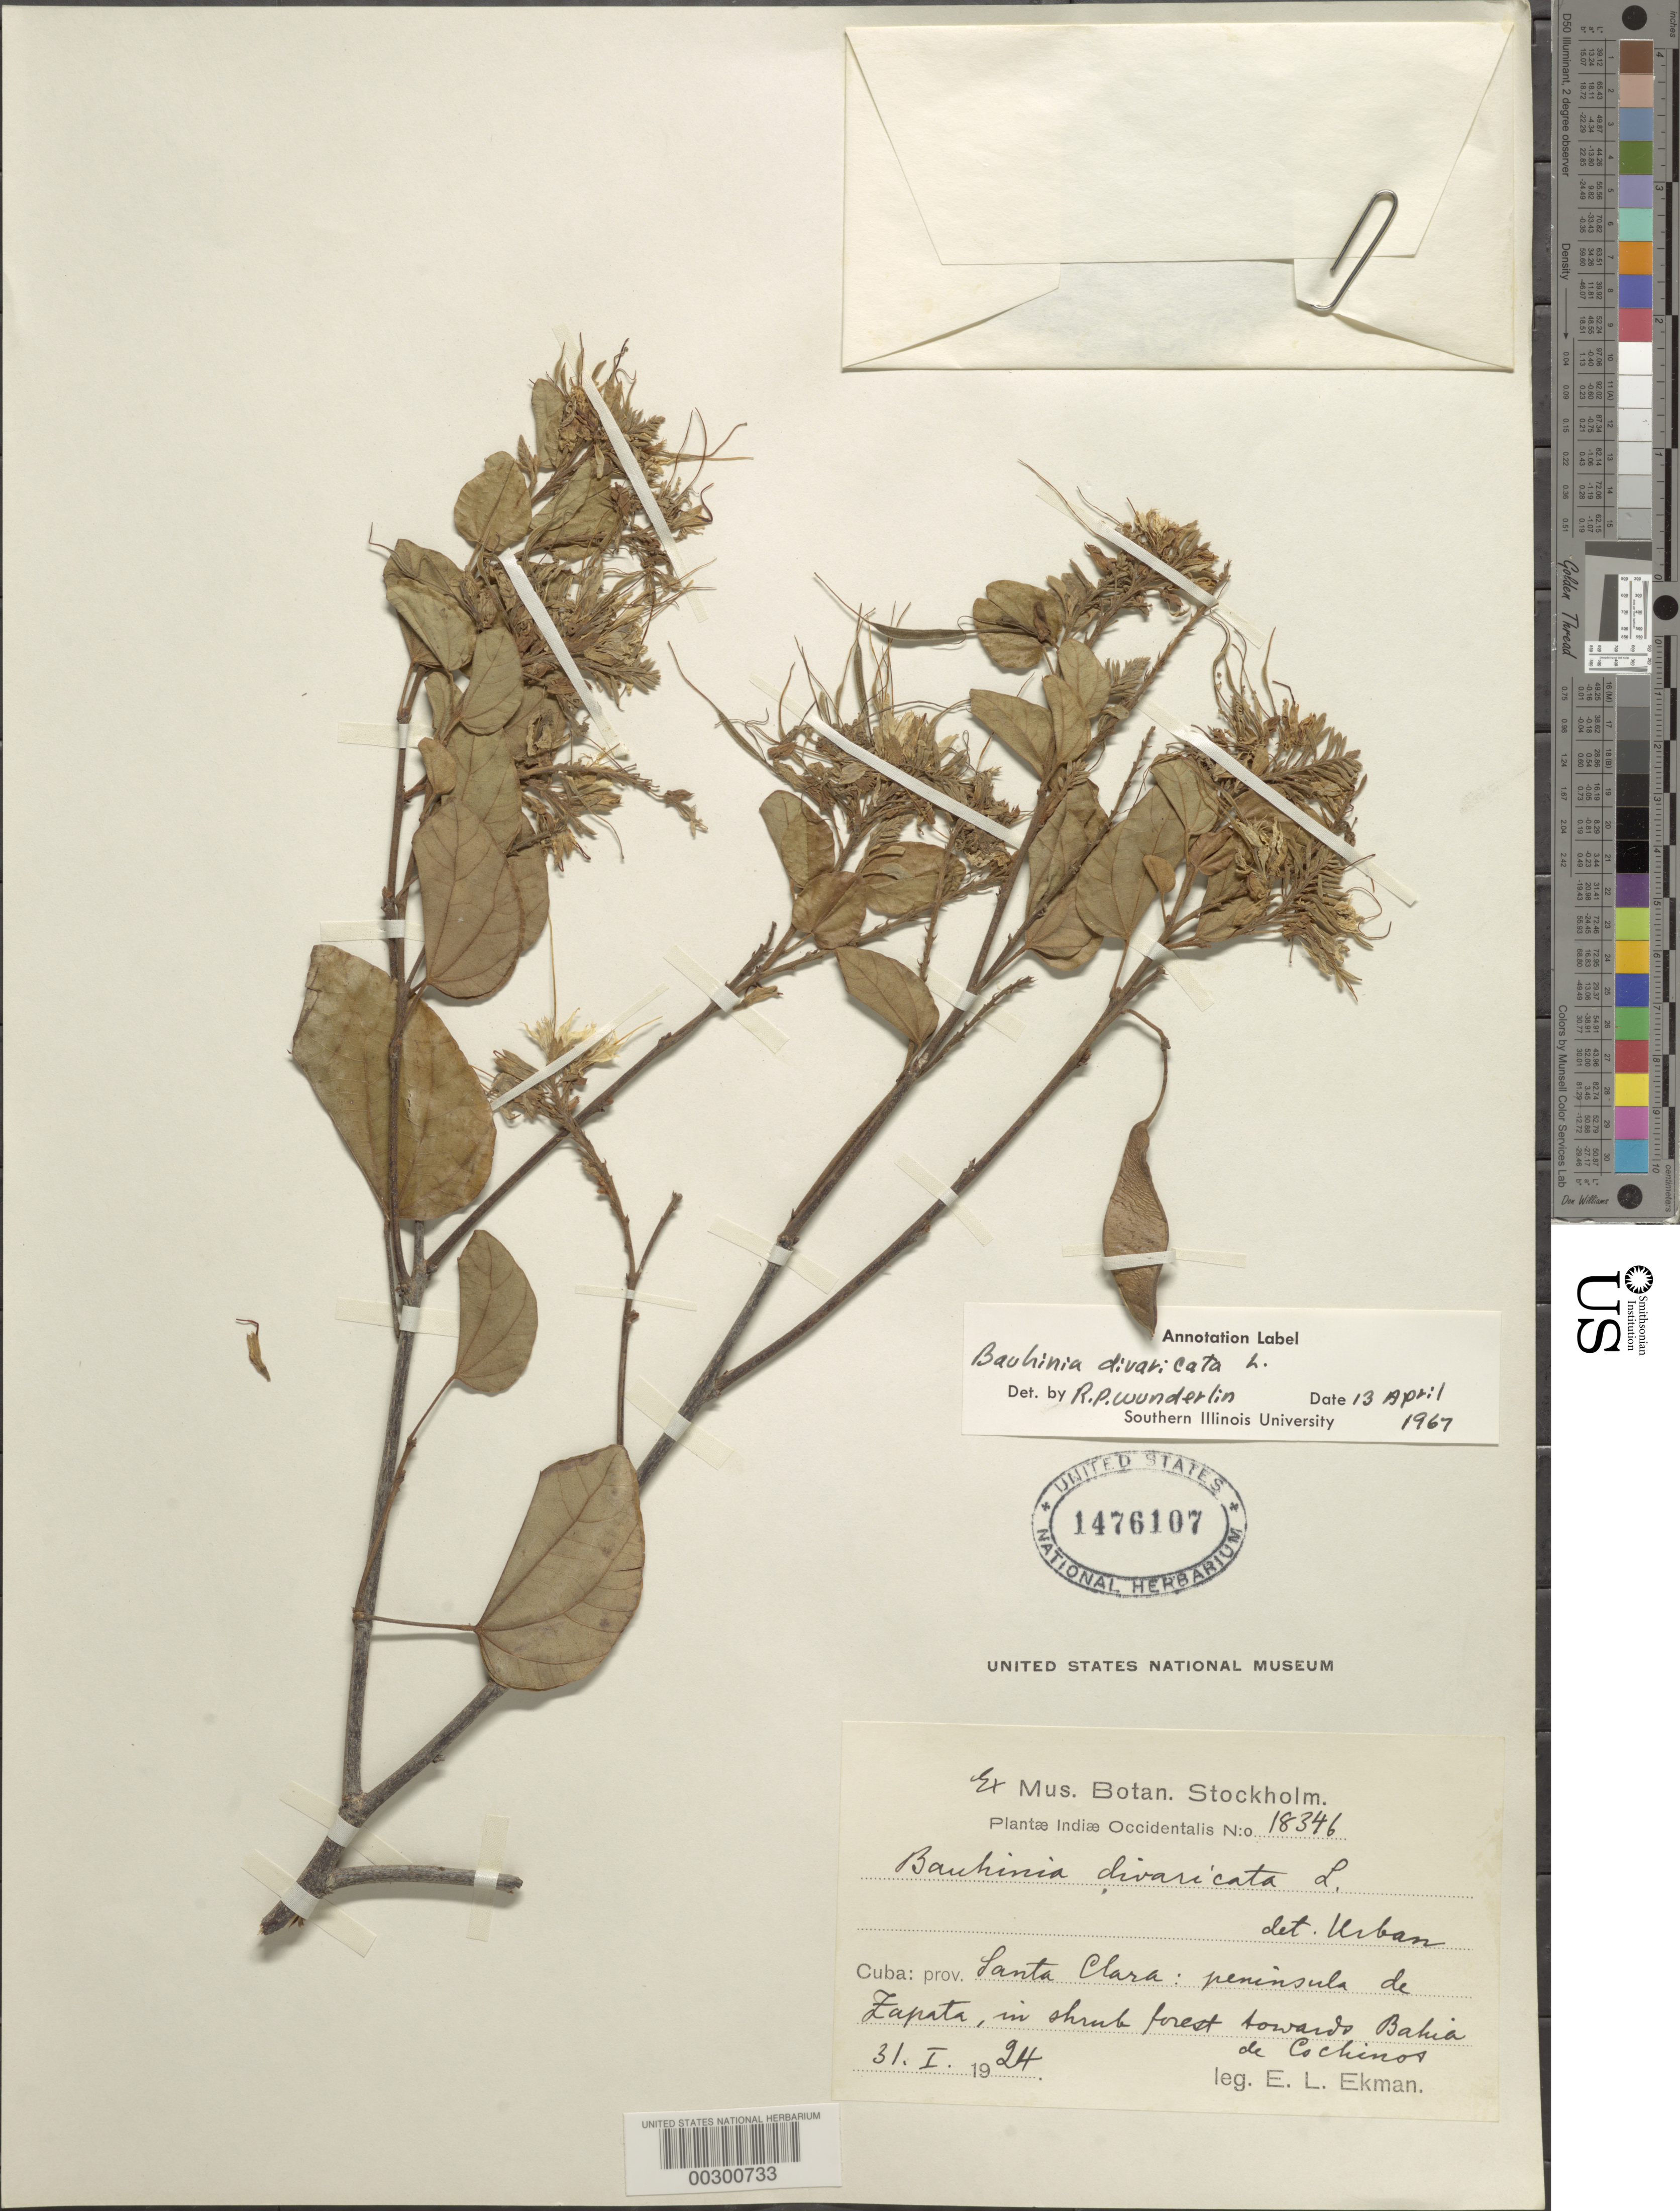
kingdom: Plantae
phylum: Tracheophyta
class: Magnoliopsida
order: Fabales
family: Fabaceae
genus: Bauhinia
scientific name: Bauhinia divaricata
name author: L.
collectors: E. L. Ekman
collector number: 18346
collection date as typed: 31 Jan 1924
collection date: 1924-01-31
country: Cuba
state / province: Las Villas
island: Greater Antilles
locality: Peninsula de zapata towards bahia de cochinos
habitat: In shrub forest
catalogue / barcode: US 1476107